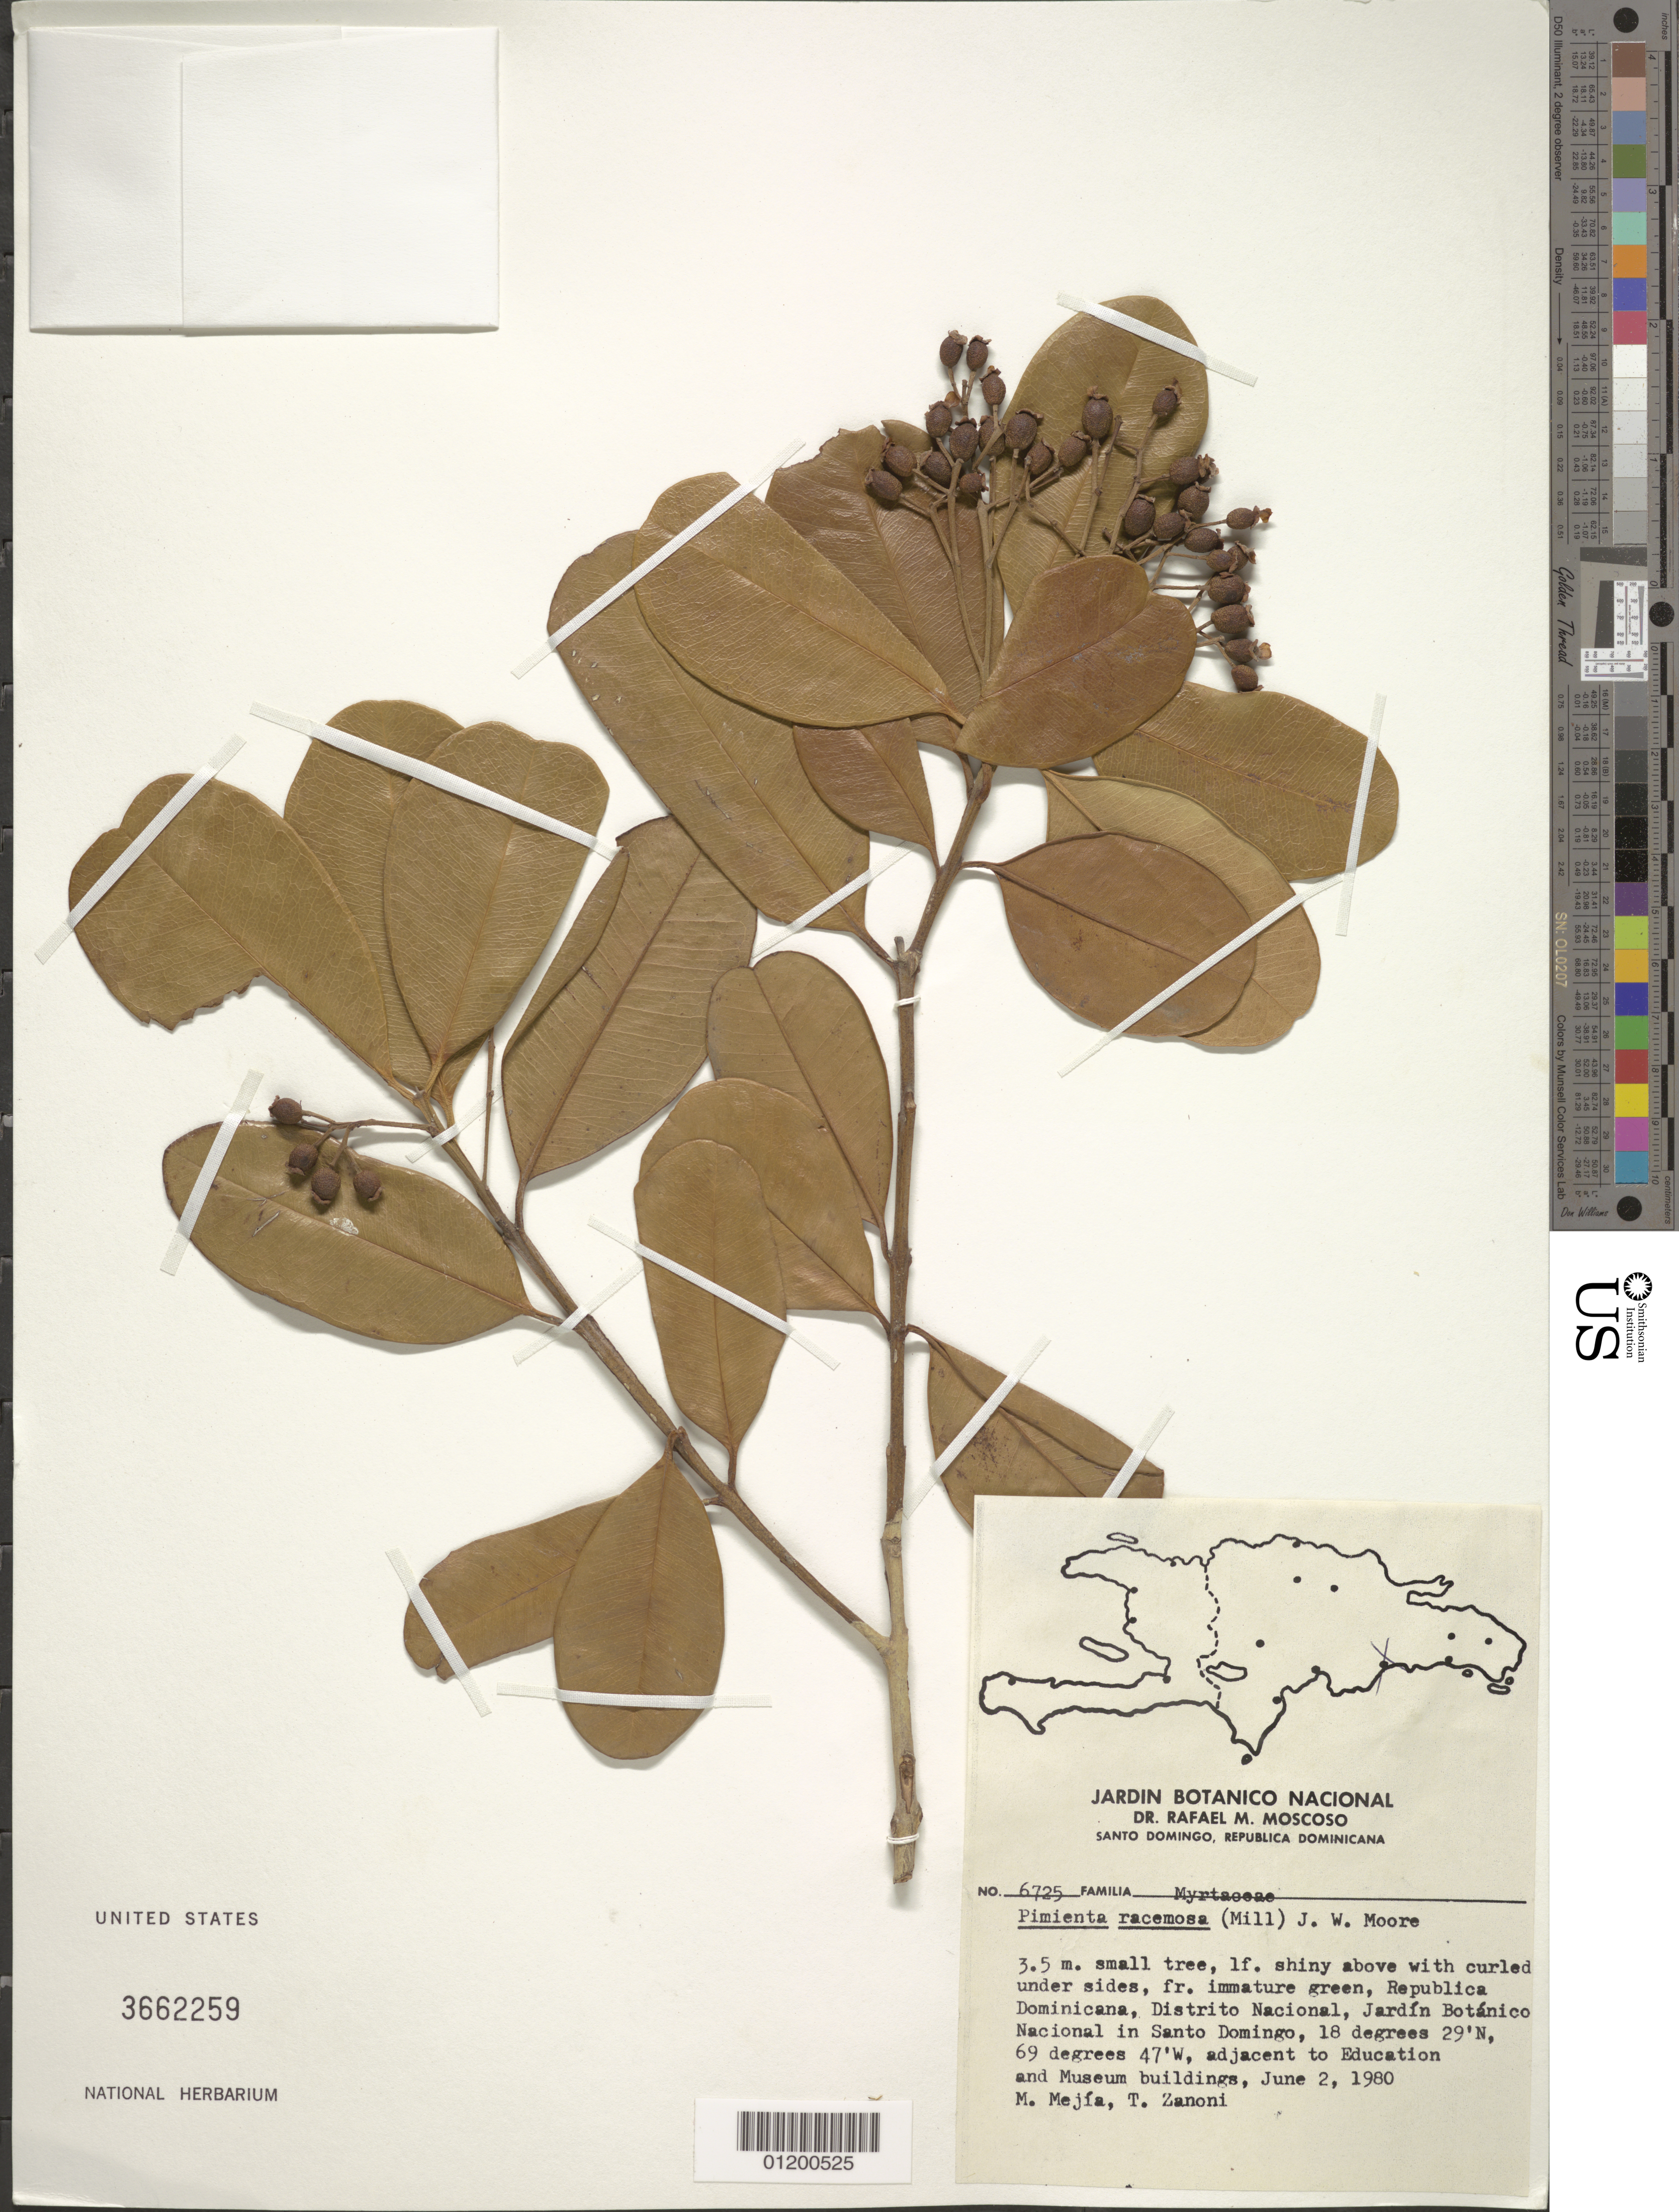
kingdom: Plantae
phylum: Tracheophyta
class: Magnoliopsida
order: Myrtales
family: Myrtaceae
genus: Pimenta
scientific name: Pimenta racemosa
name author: (Mill.) J.W. Moore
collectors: M. Mejia & T. A. Zanoni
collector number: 6725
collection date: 1980-06-02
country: Dominican Republic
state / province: Distrito Nacional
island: Hispaniola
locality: Jardín Botánico Nacional in Santo Domingo, adjacent to Education and Museum buildings.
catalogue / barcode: US 3662259